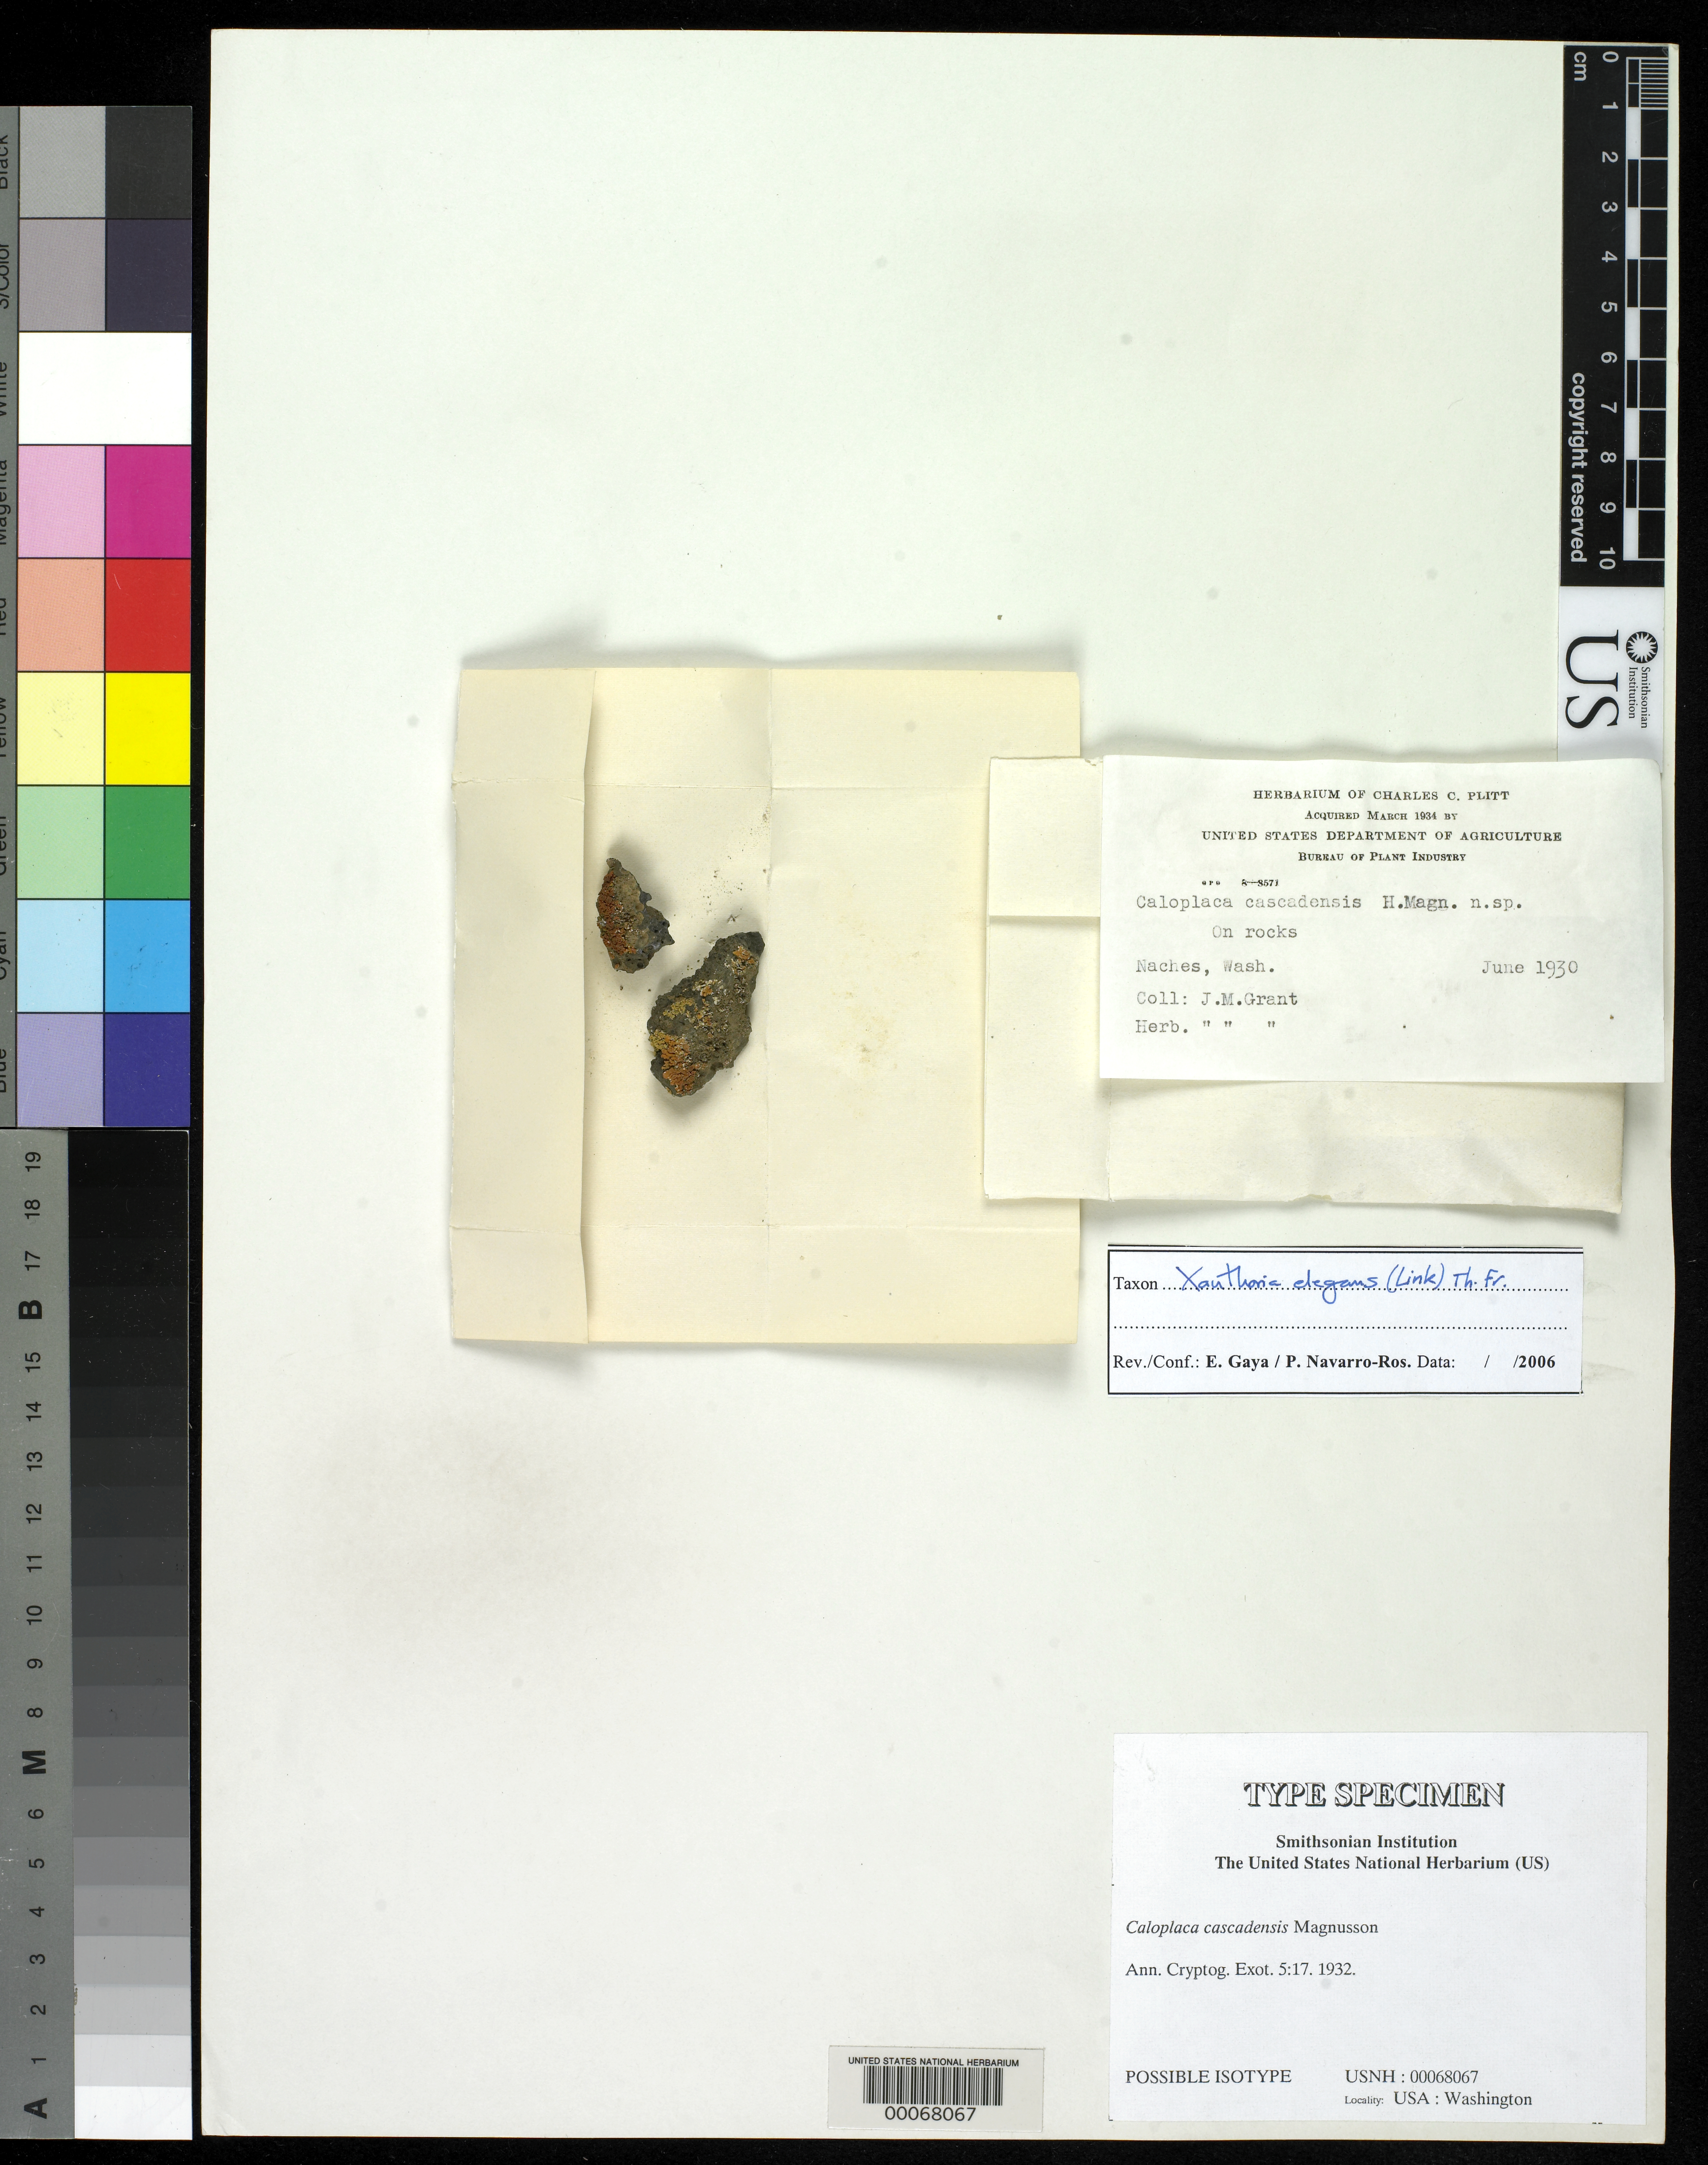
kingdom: Fungi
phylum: Ascomycota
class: Lecanoromycetes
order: Teloschistales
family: Teloschistaceae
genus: Caloplaca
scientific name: Caloplaca cascadensis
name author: H. Magn.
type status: Possible Isotype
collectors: J. M. Grant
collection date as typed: Jun 1930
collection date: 1930-06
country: United States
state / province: Washington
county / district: Yakima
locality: Naches.